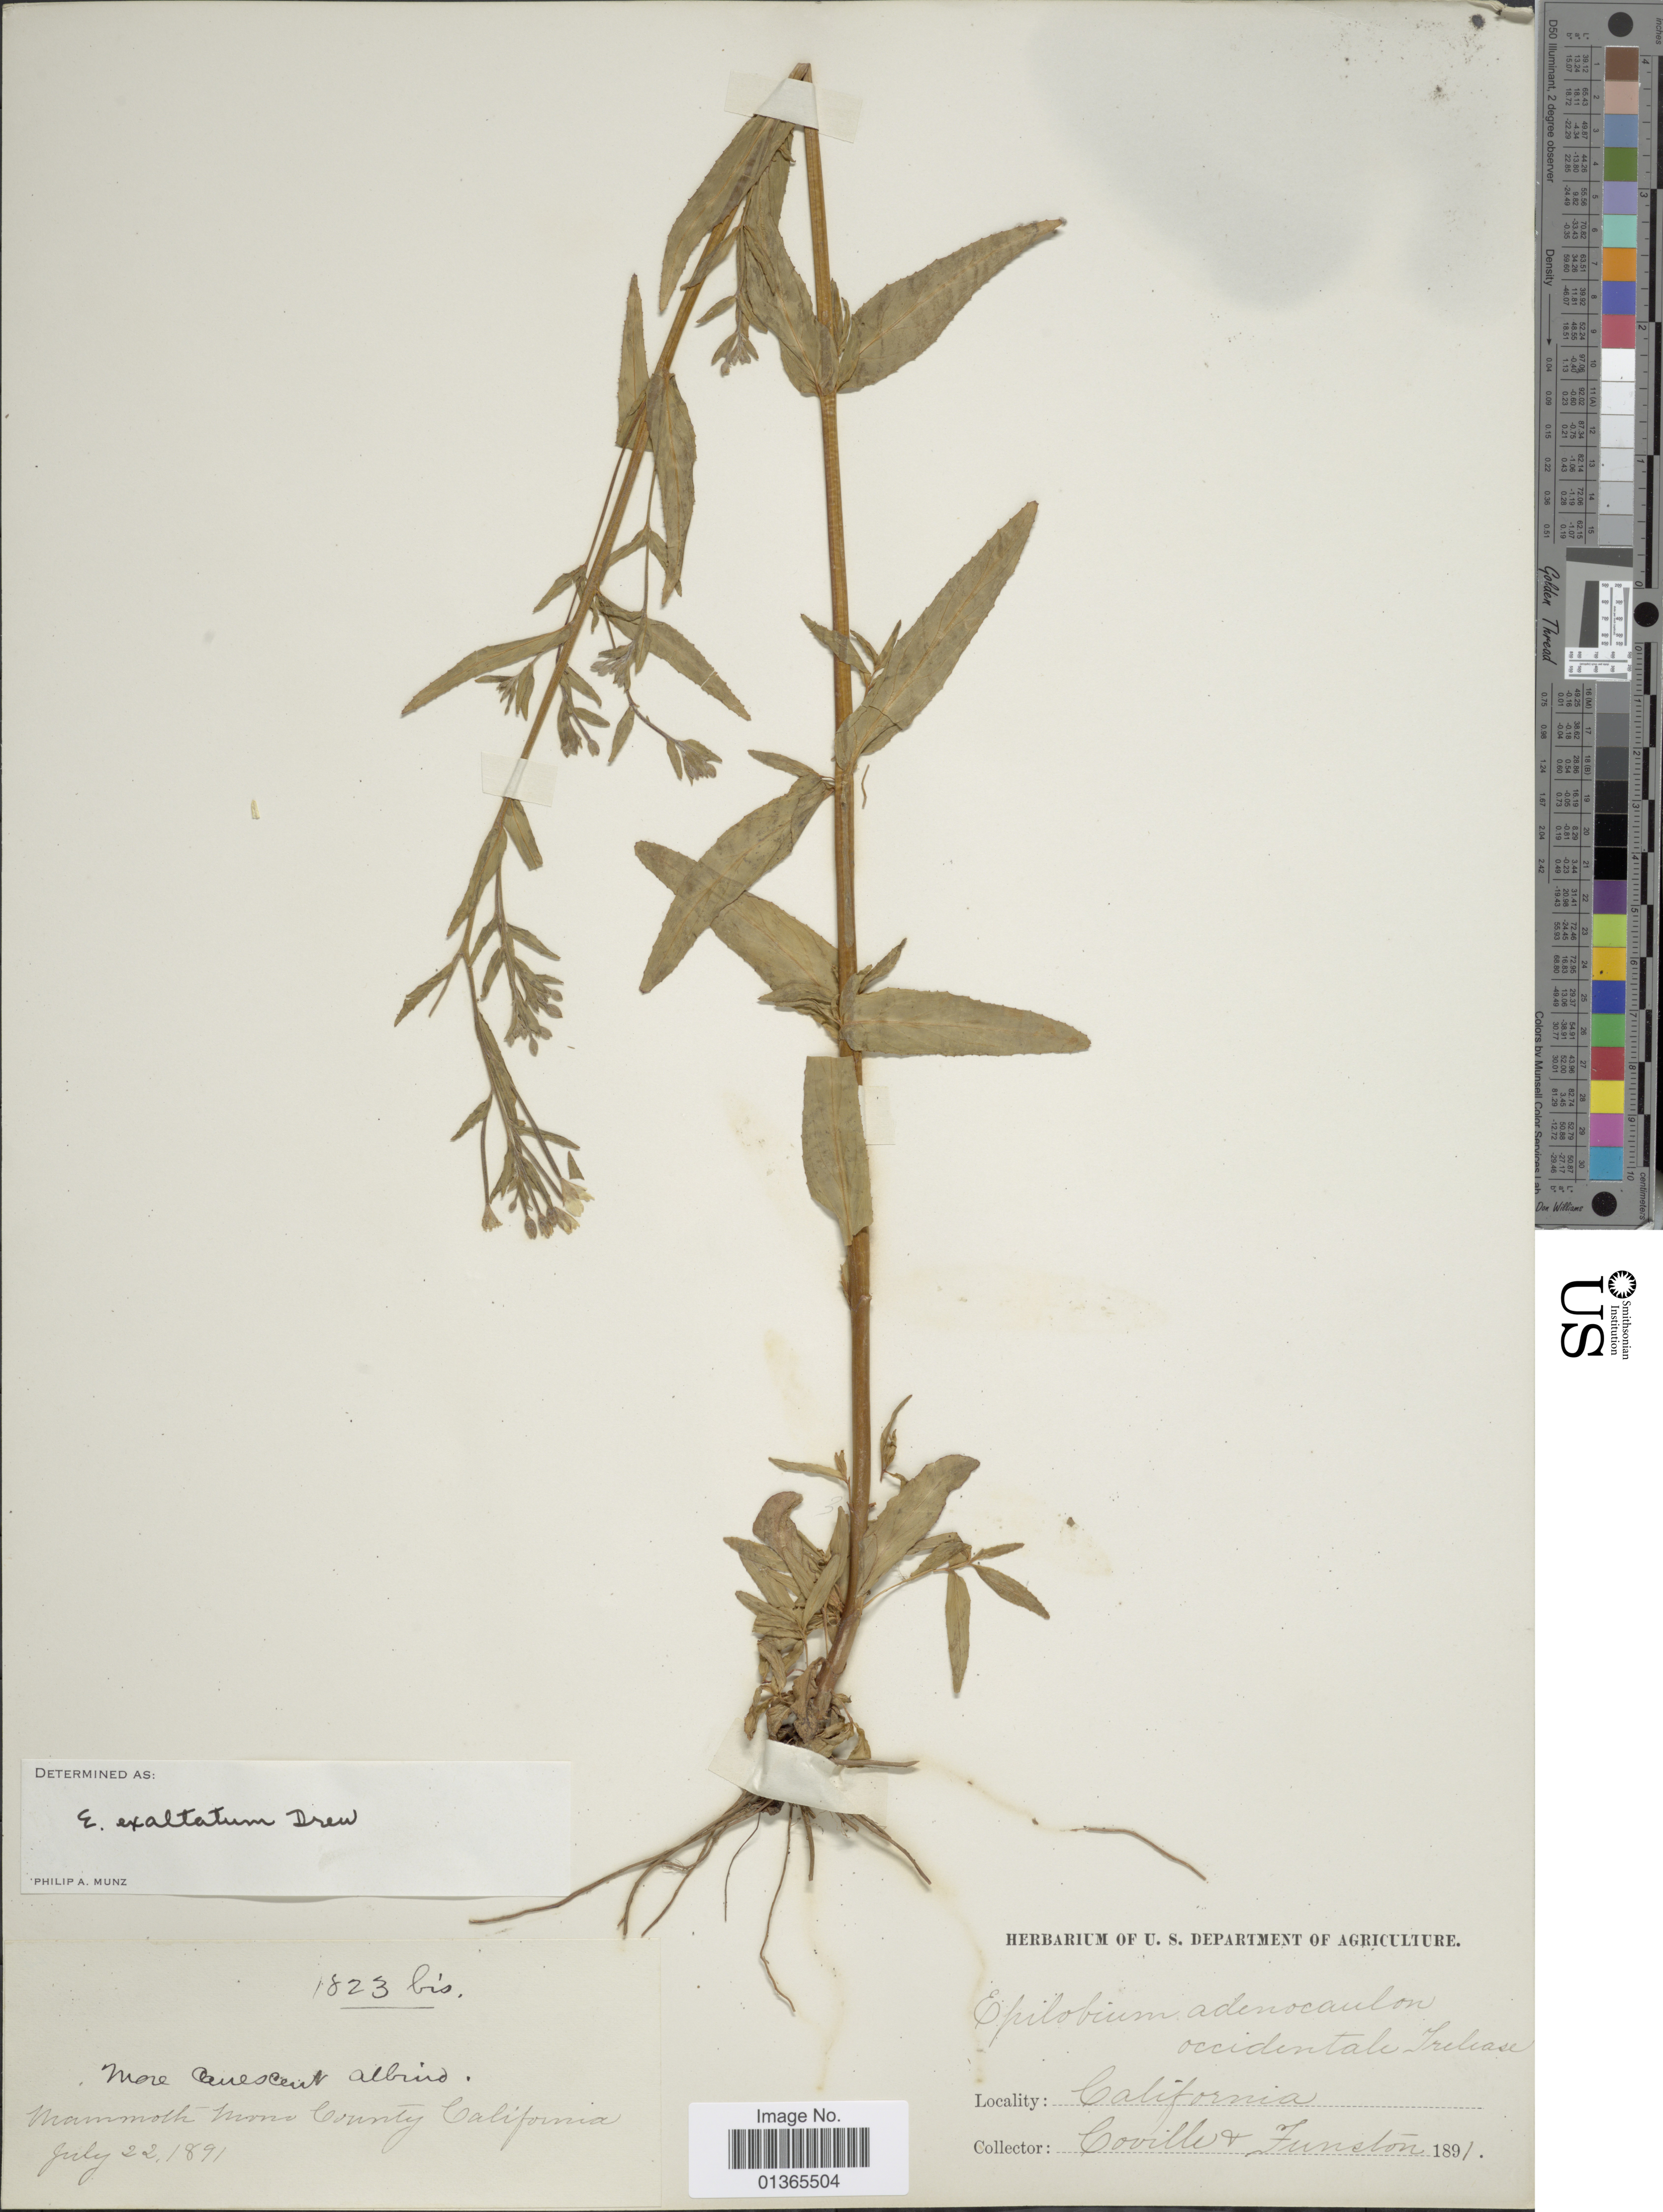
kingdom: Plantae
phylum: Tracheophyta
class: Magnoliopsida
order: Myrtales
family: Onagraceae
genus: Epilobium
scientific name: Epilobium oreganum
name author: Greene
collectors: Coville & -. Funston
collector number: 1823bis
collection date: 1891-07-22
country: United States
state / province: California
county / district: Mono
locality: Mammoth Mono County.